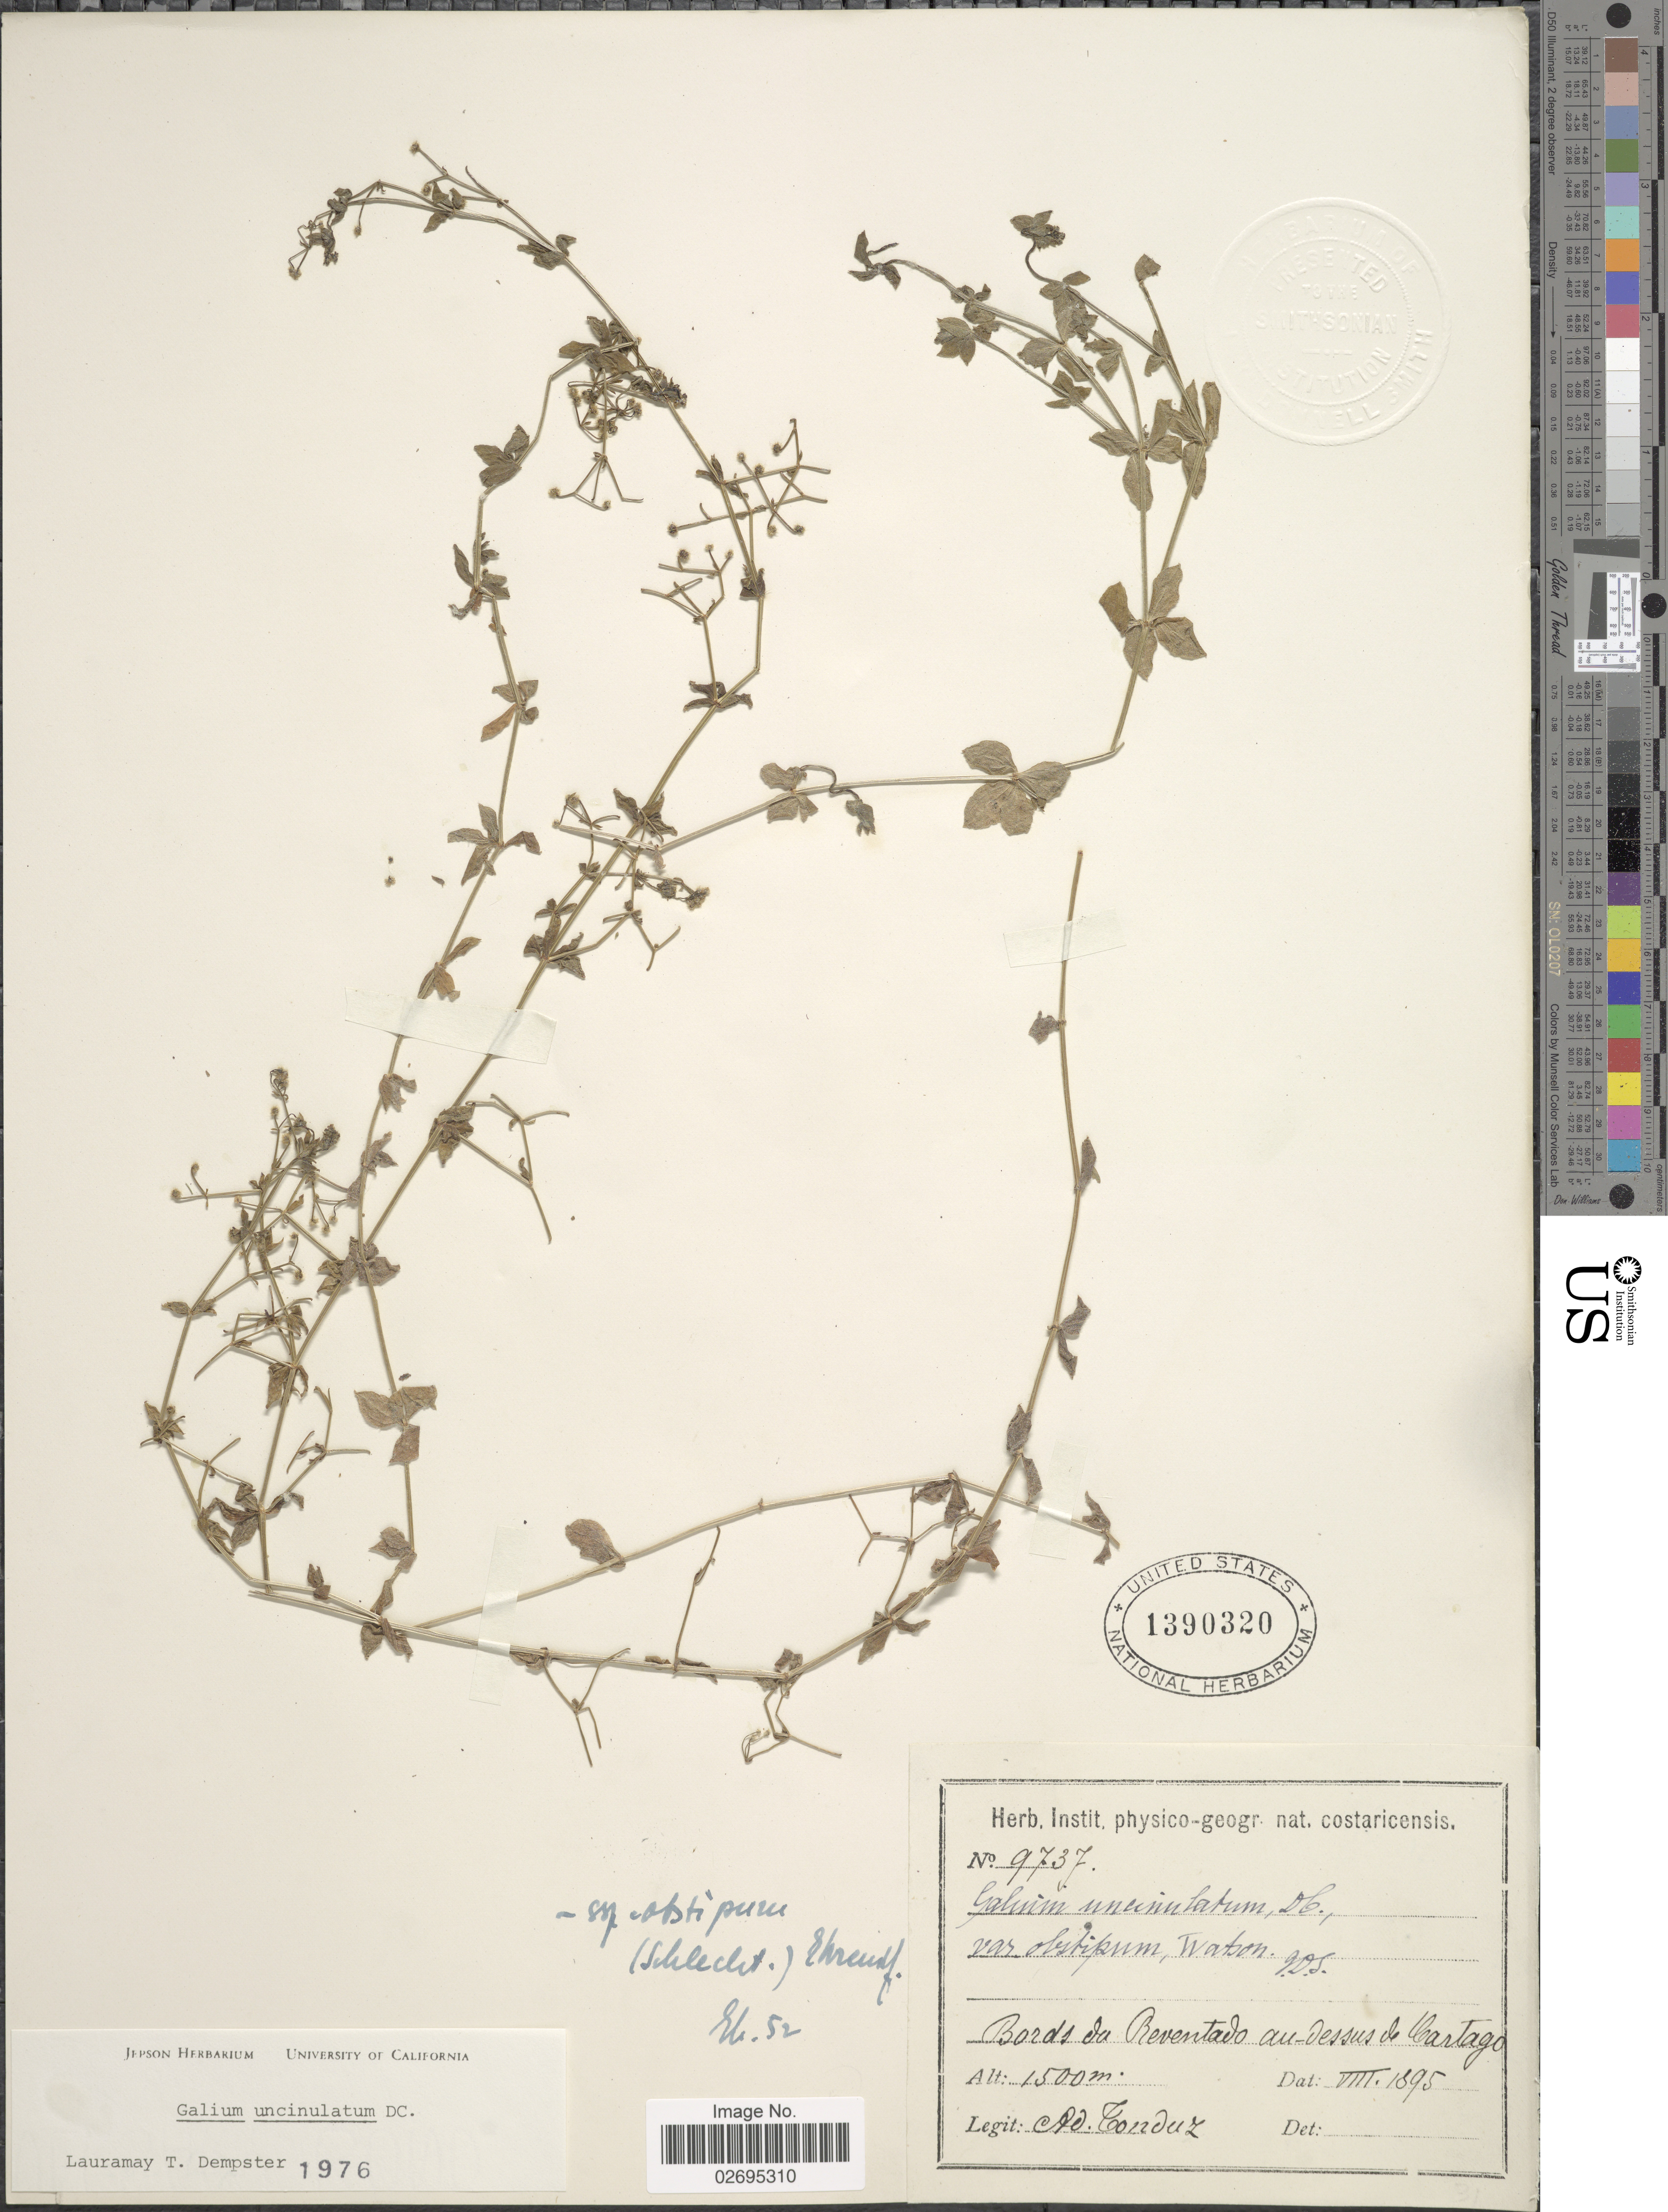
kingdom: Plantae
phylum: Tracheophyta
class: Magnoliopsida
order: Gentianales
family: Rubiaceae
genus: Galium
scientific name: Galium uncinulatum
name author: DC.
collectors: A. Tonduz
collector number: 9737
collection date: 1895-08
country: Costa Rica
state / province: Cartago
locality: Bords da Reventado au-dessus de Cartago.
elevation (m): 1500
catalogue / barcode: US 1390320